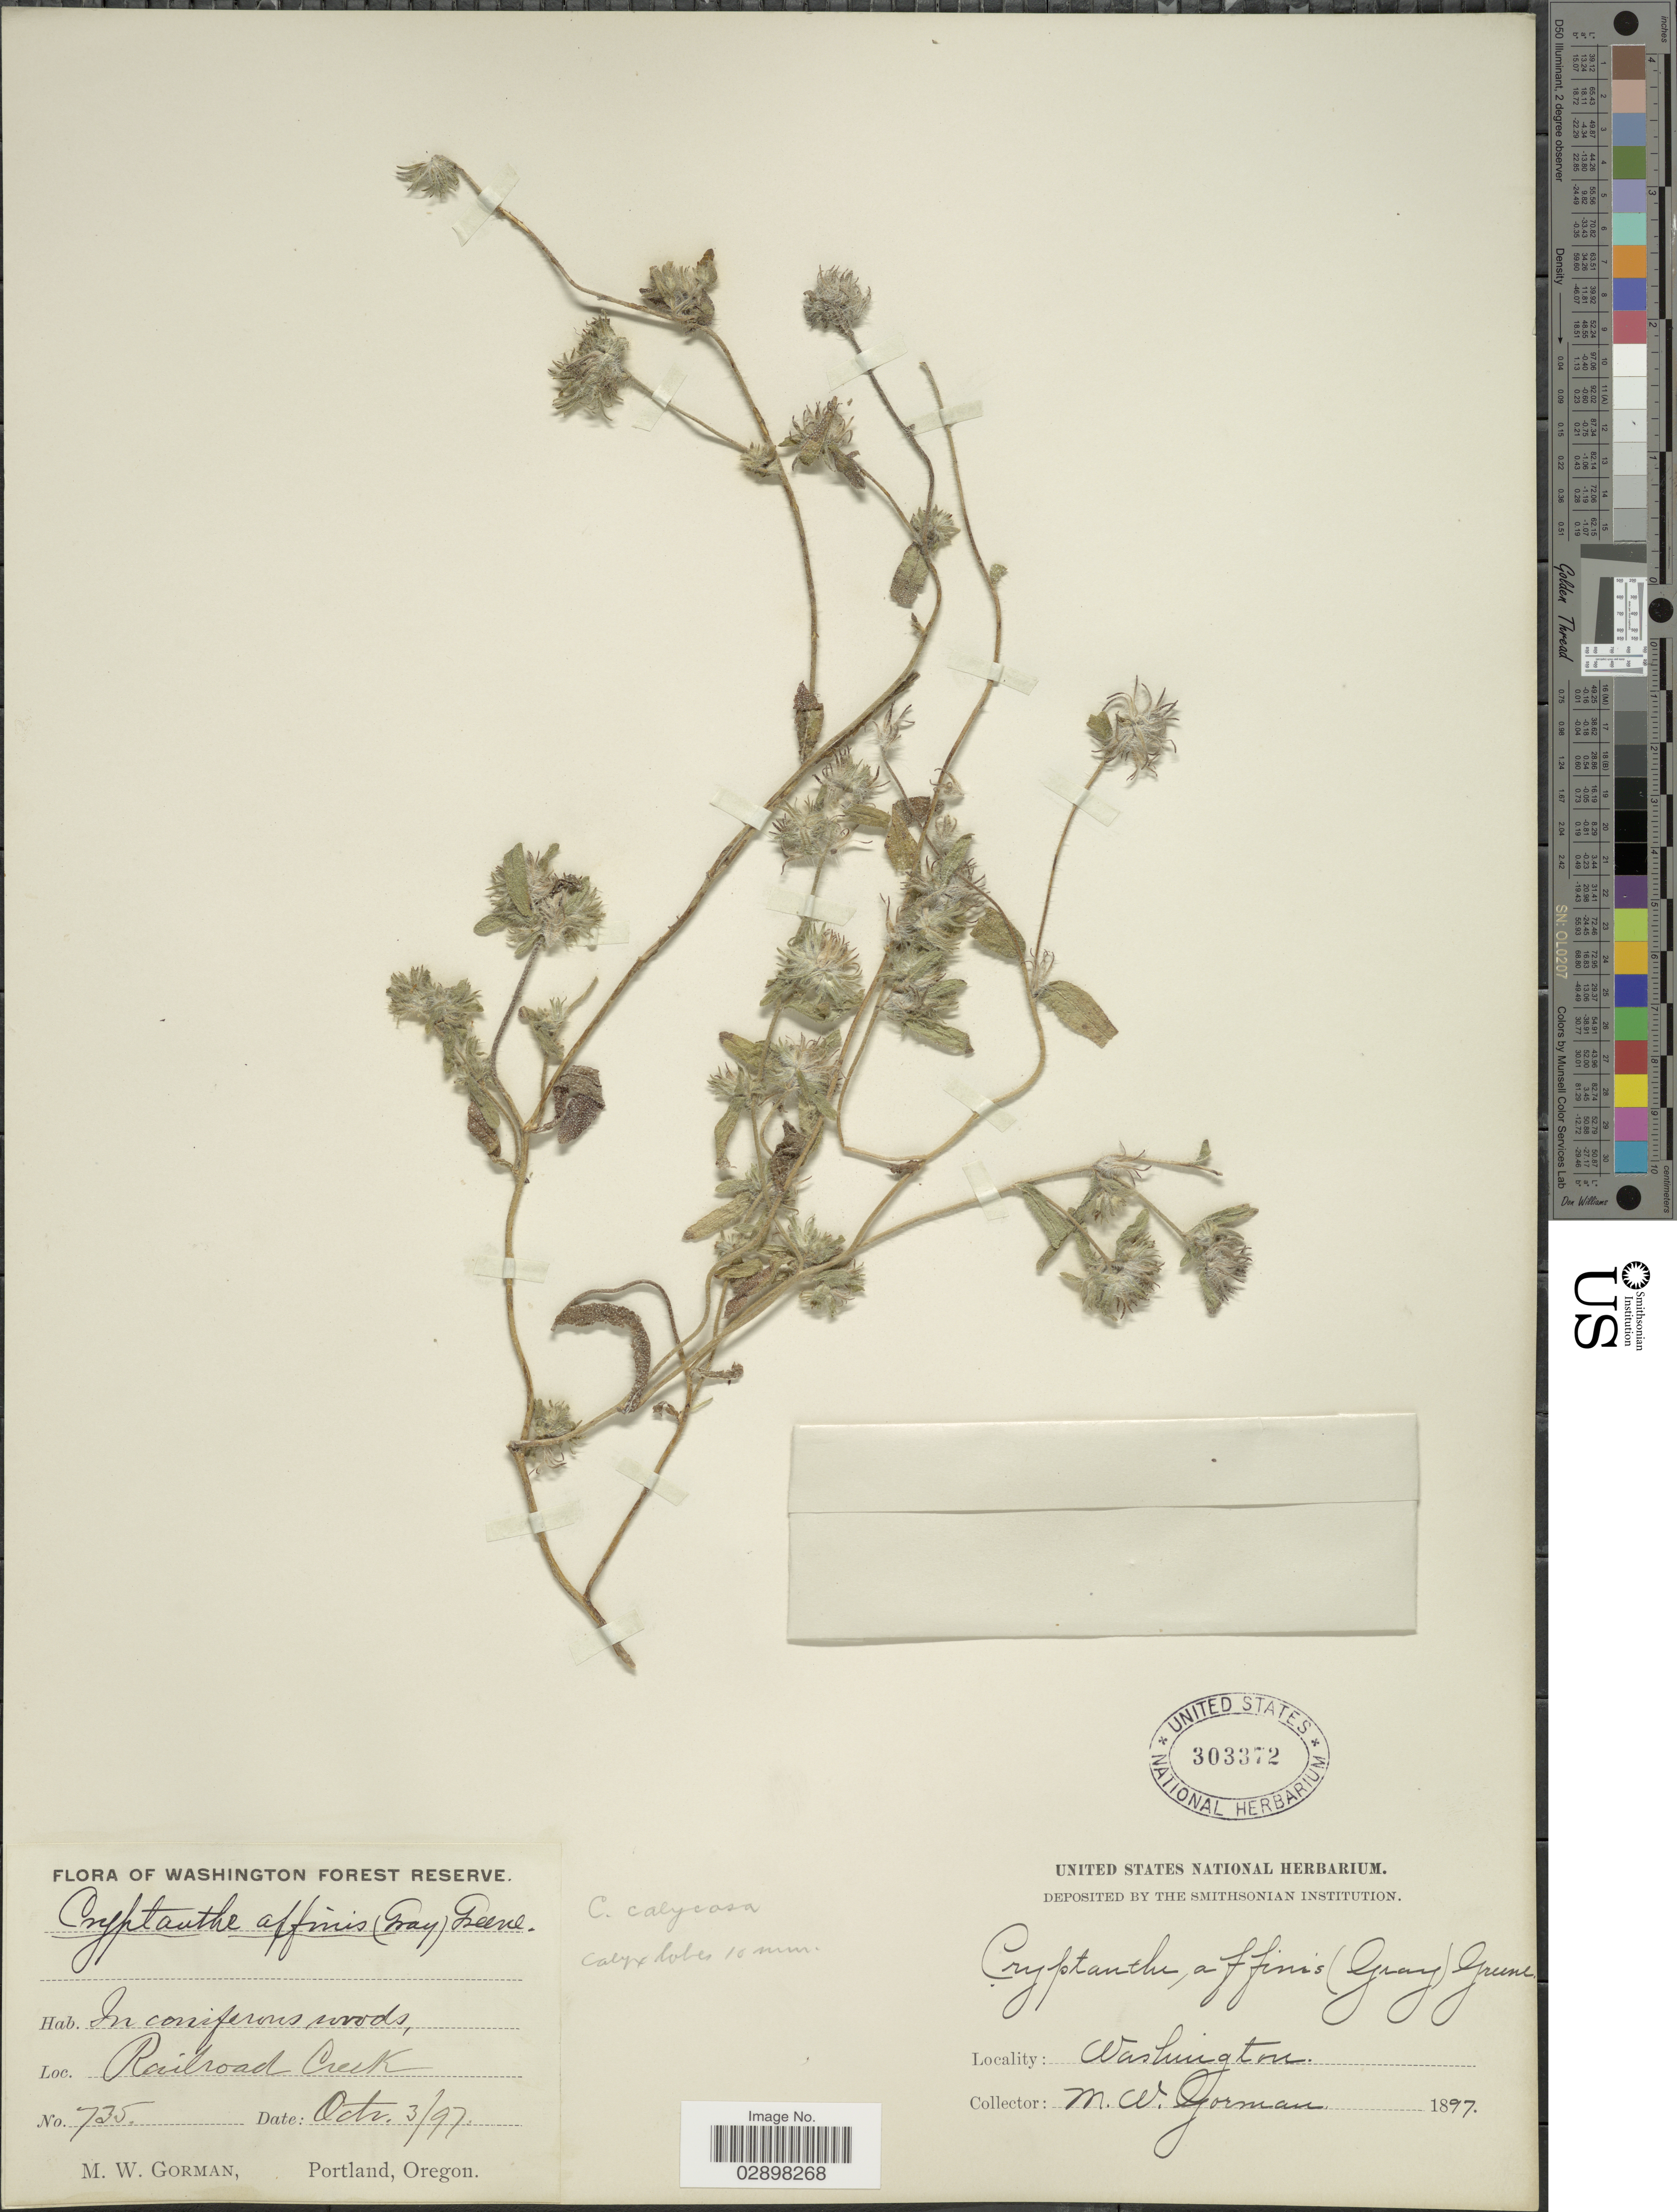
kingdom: Plantae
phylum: Tracheophyta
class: Magnoliopsida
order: Boraginales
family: Boraginaceae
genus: Cryptantha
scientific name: Cryptantha torreyana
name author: (A. Gray) S.W. Greene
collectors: M. W. Gorman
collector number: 735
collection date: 1897-10-03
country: United States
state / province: Washington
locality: Washington Forest Reserve. Railroad Creek.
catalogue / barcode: US 303372